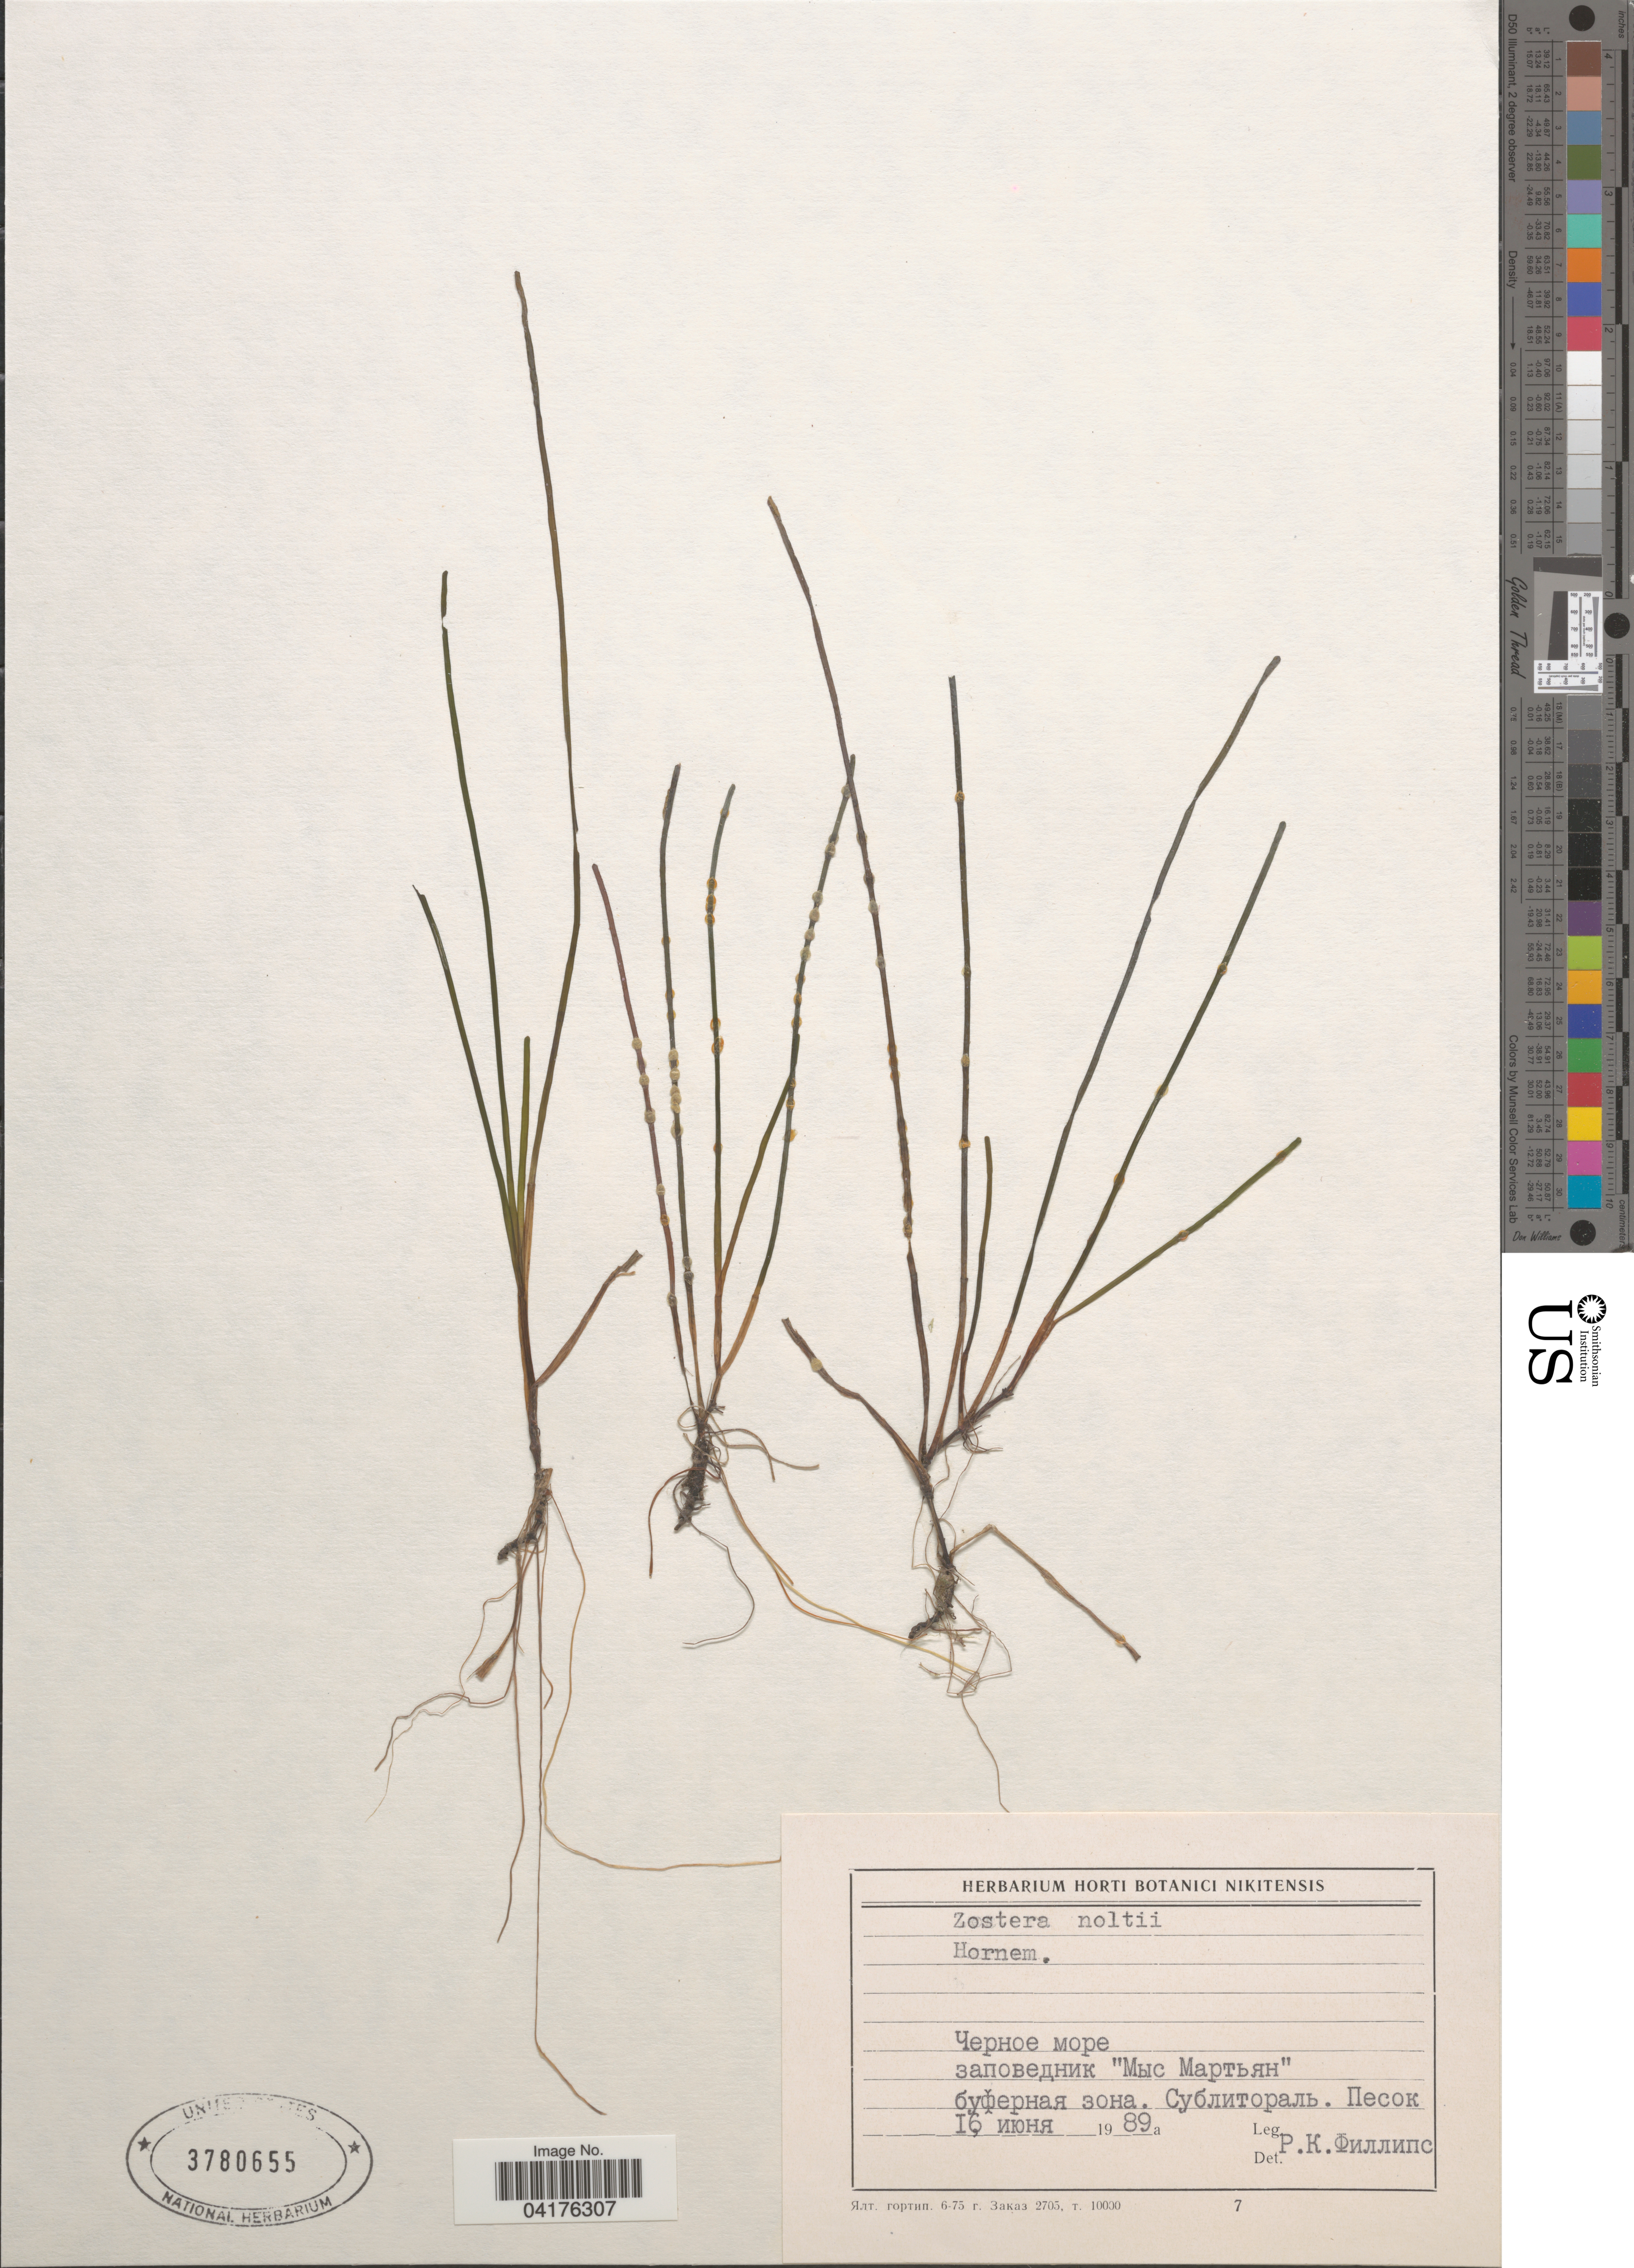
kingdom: Plantae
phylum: Tracheophyta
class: Liliopsida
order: Alismatales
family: Zosteraceae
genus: Zostera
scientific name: Zostera noltii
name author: Hornem.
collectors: R. C. Phillips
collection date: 1989-06-16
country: Ukraine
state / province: Crimea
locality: Cape Martyan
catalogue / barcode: US 3780655